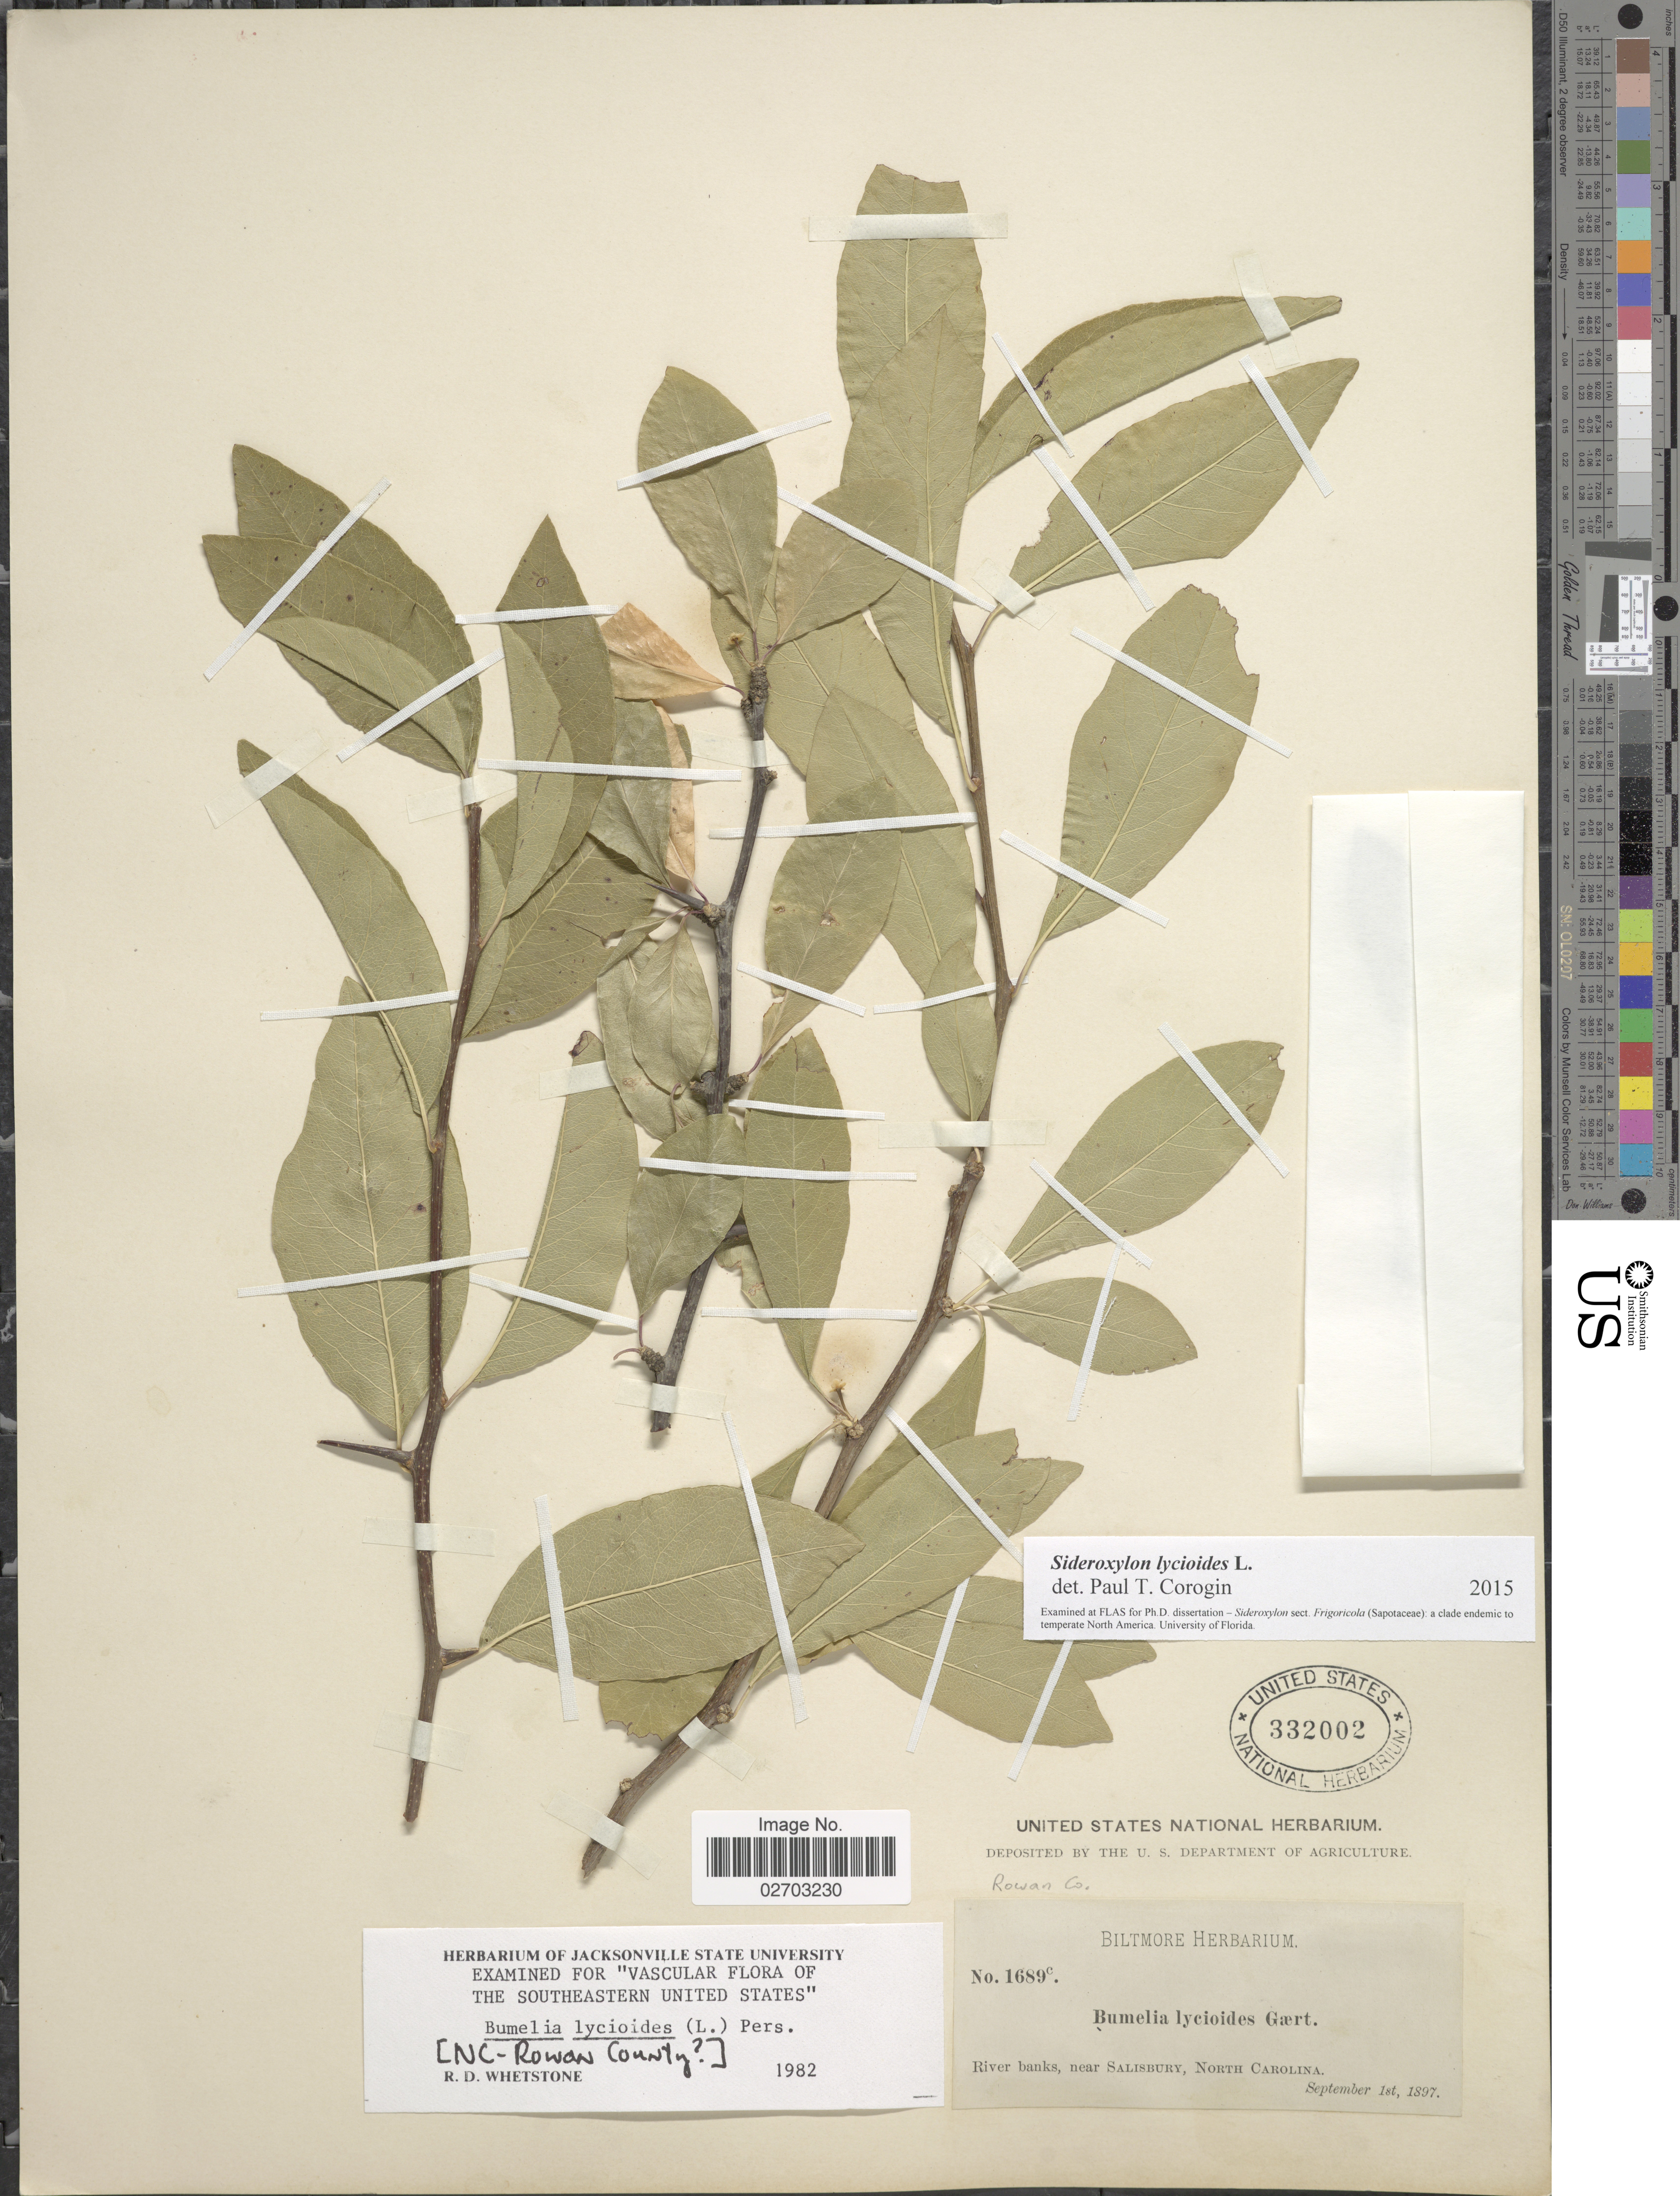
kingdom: Plantae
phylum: Tracheophyta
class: Magnoliopsida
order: Ericales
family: Sapotaceae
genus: Sideroxylon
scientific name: Sideroxylon lycioides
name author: L.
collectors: ex herb. Biltmore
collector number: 1689c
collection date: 1897-09-01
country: United States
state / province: North Carolina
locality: Rowan Co., River banks, near Salisbury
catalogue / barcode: US 332002